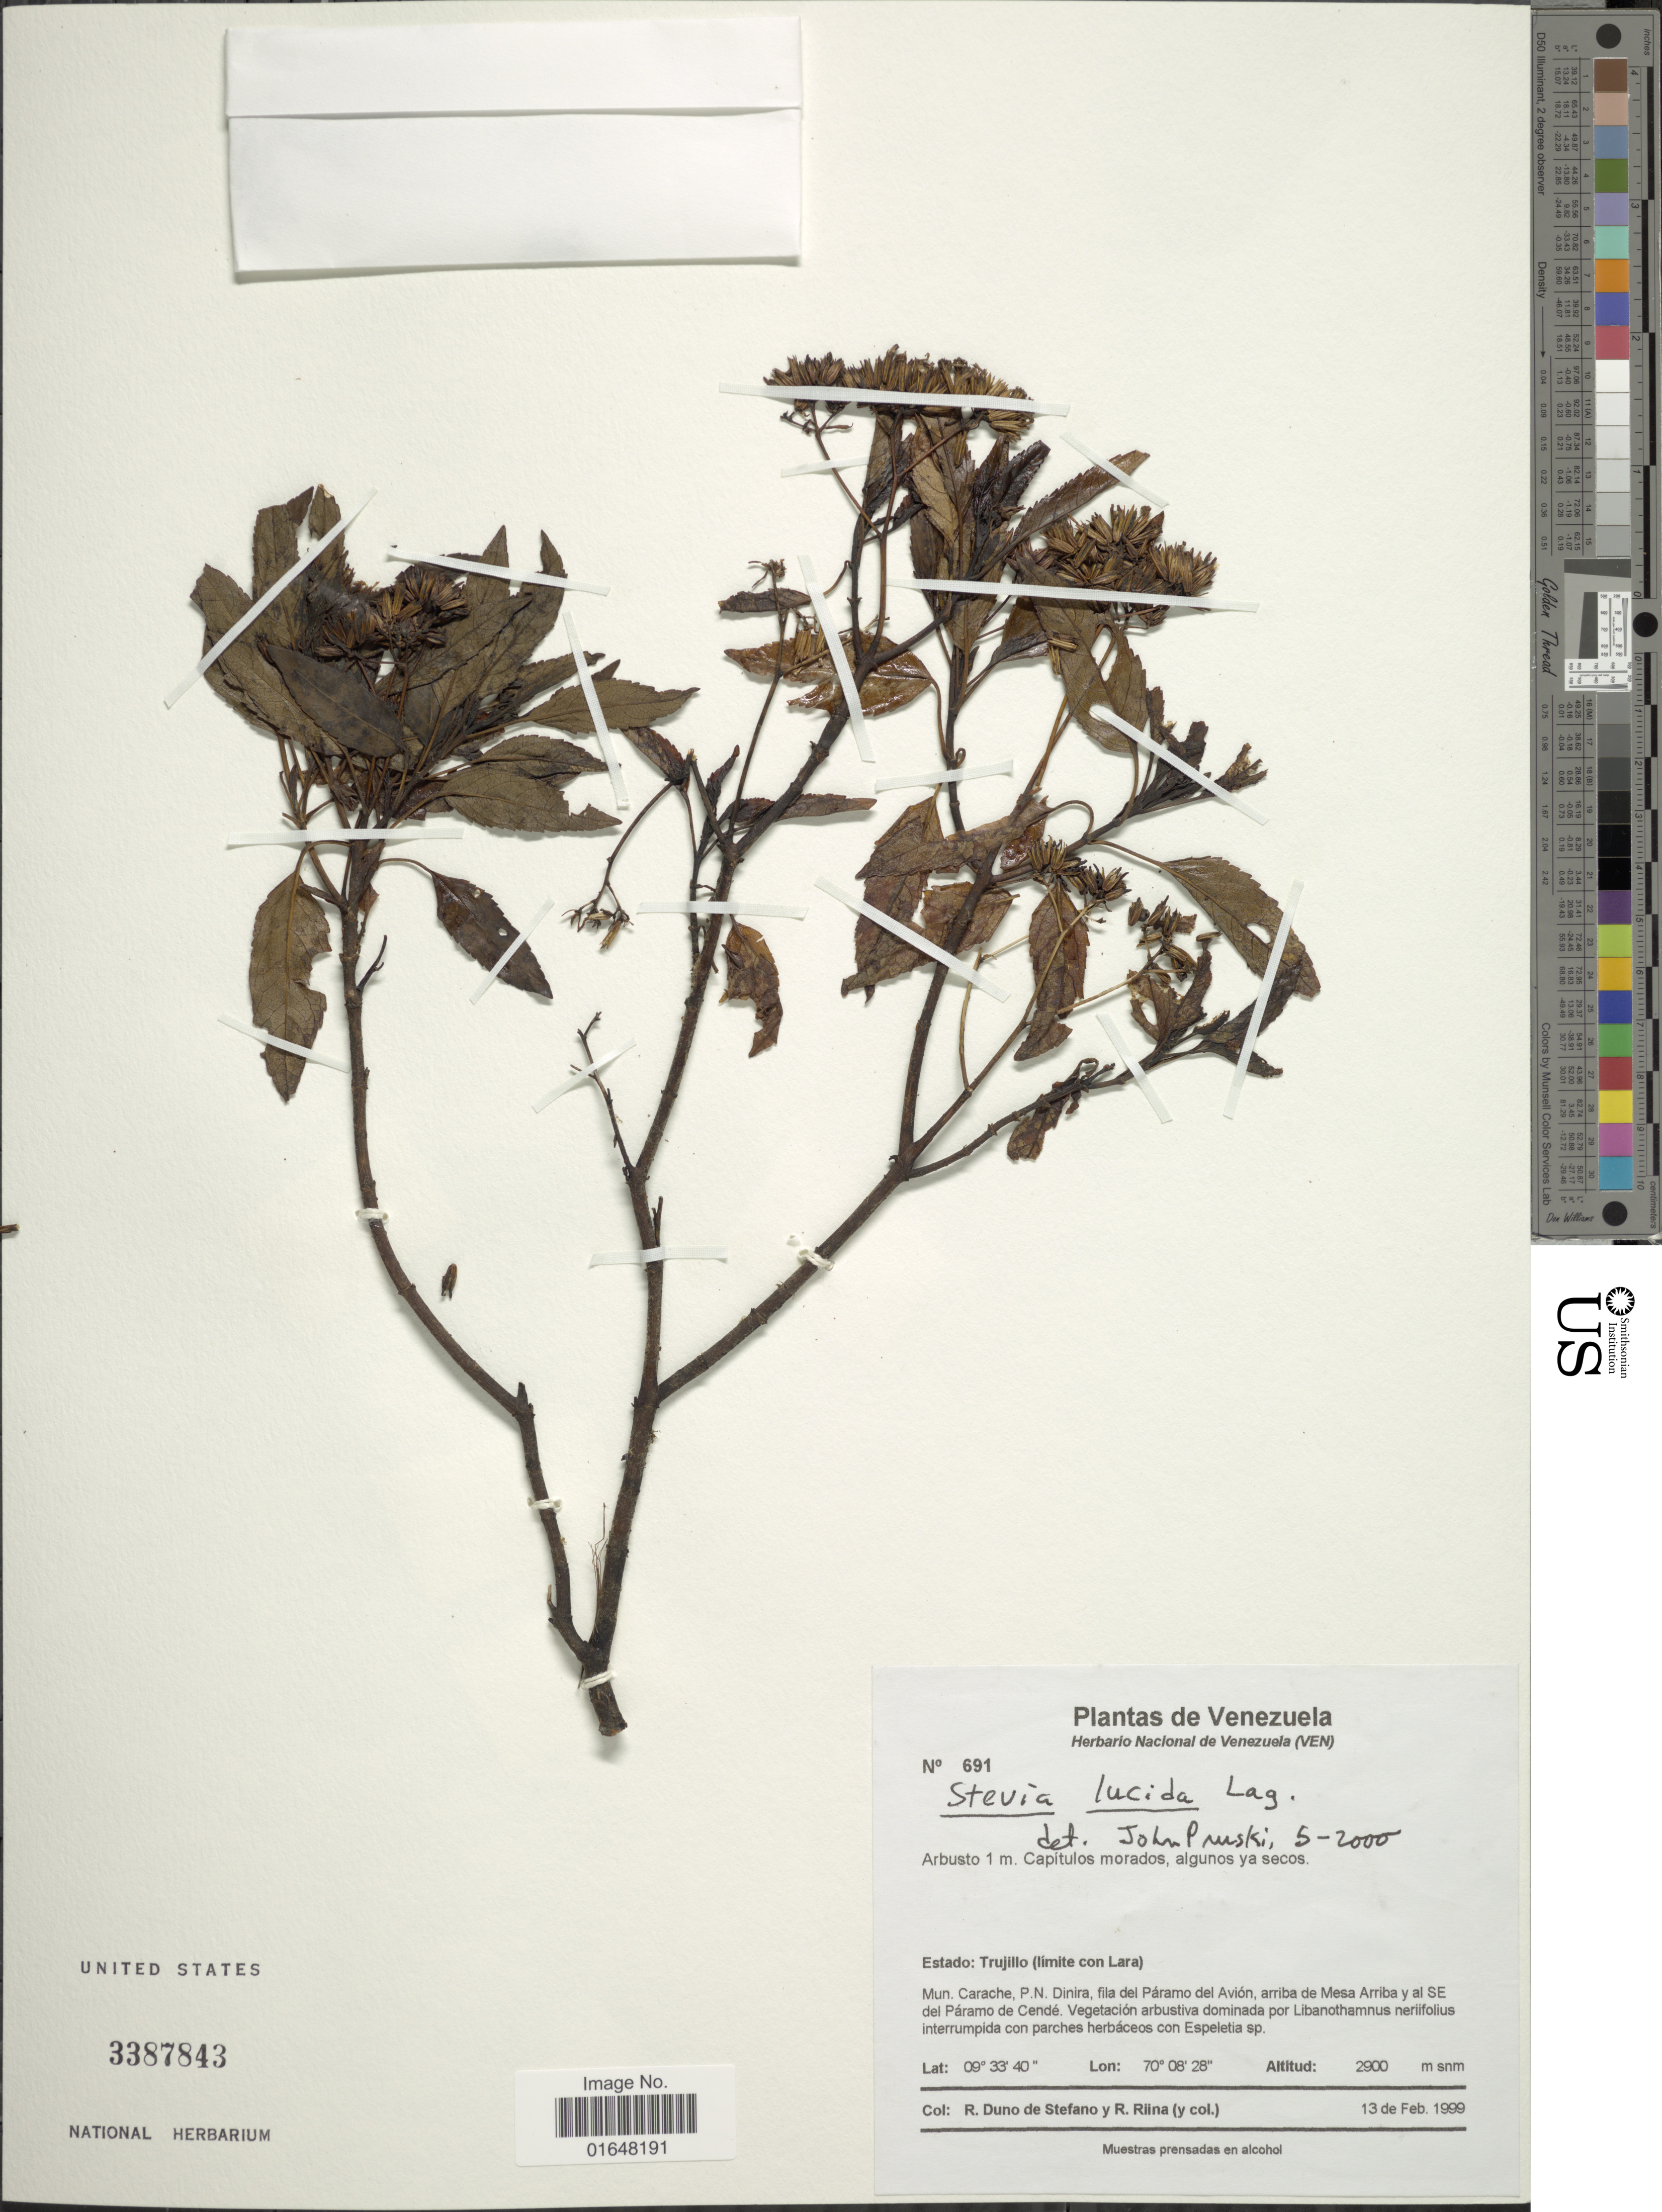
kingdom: Plantae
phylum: Tracheophyta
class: Magnoliopsida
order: Asterales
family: Asteraceae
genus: Stevia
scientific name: Stevia lucida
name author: Lag.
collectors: R. Duno de Stefano & R. Riina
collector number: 691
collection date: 1999-02-13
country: Venezuela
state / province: Trujillo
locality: Limite con Lara, Mun. Carache, P.N. Dinira, fila del Paramo del Avion, arriva de Mesa Arriba y al SE del Paramo de Cende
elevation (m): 2900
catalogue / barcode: US 3387843